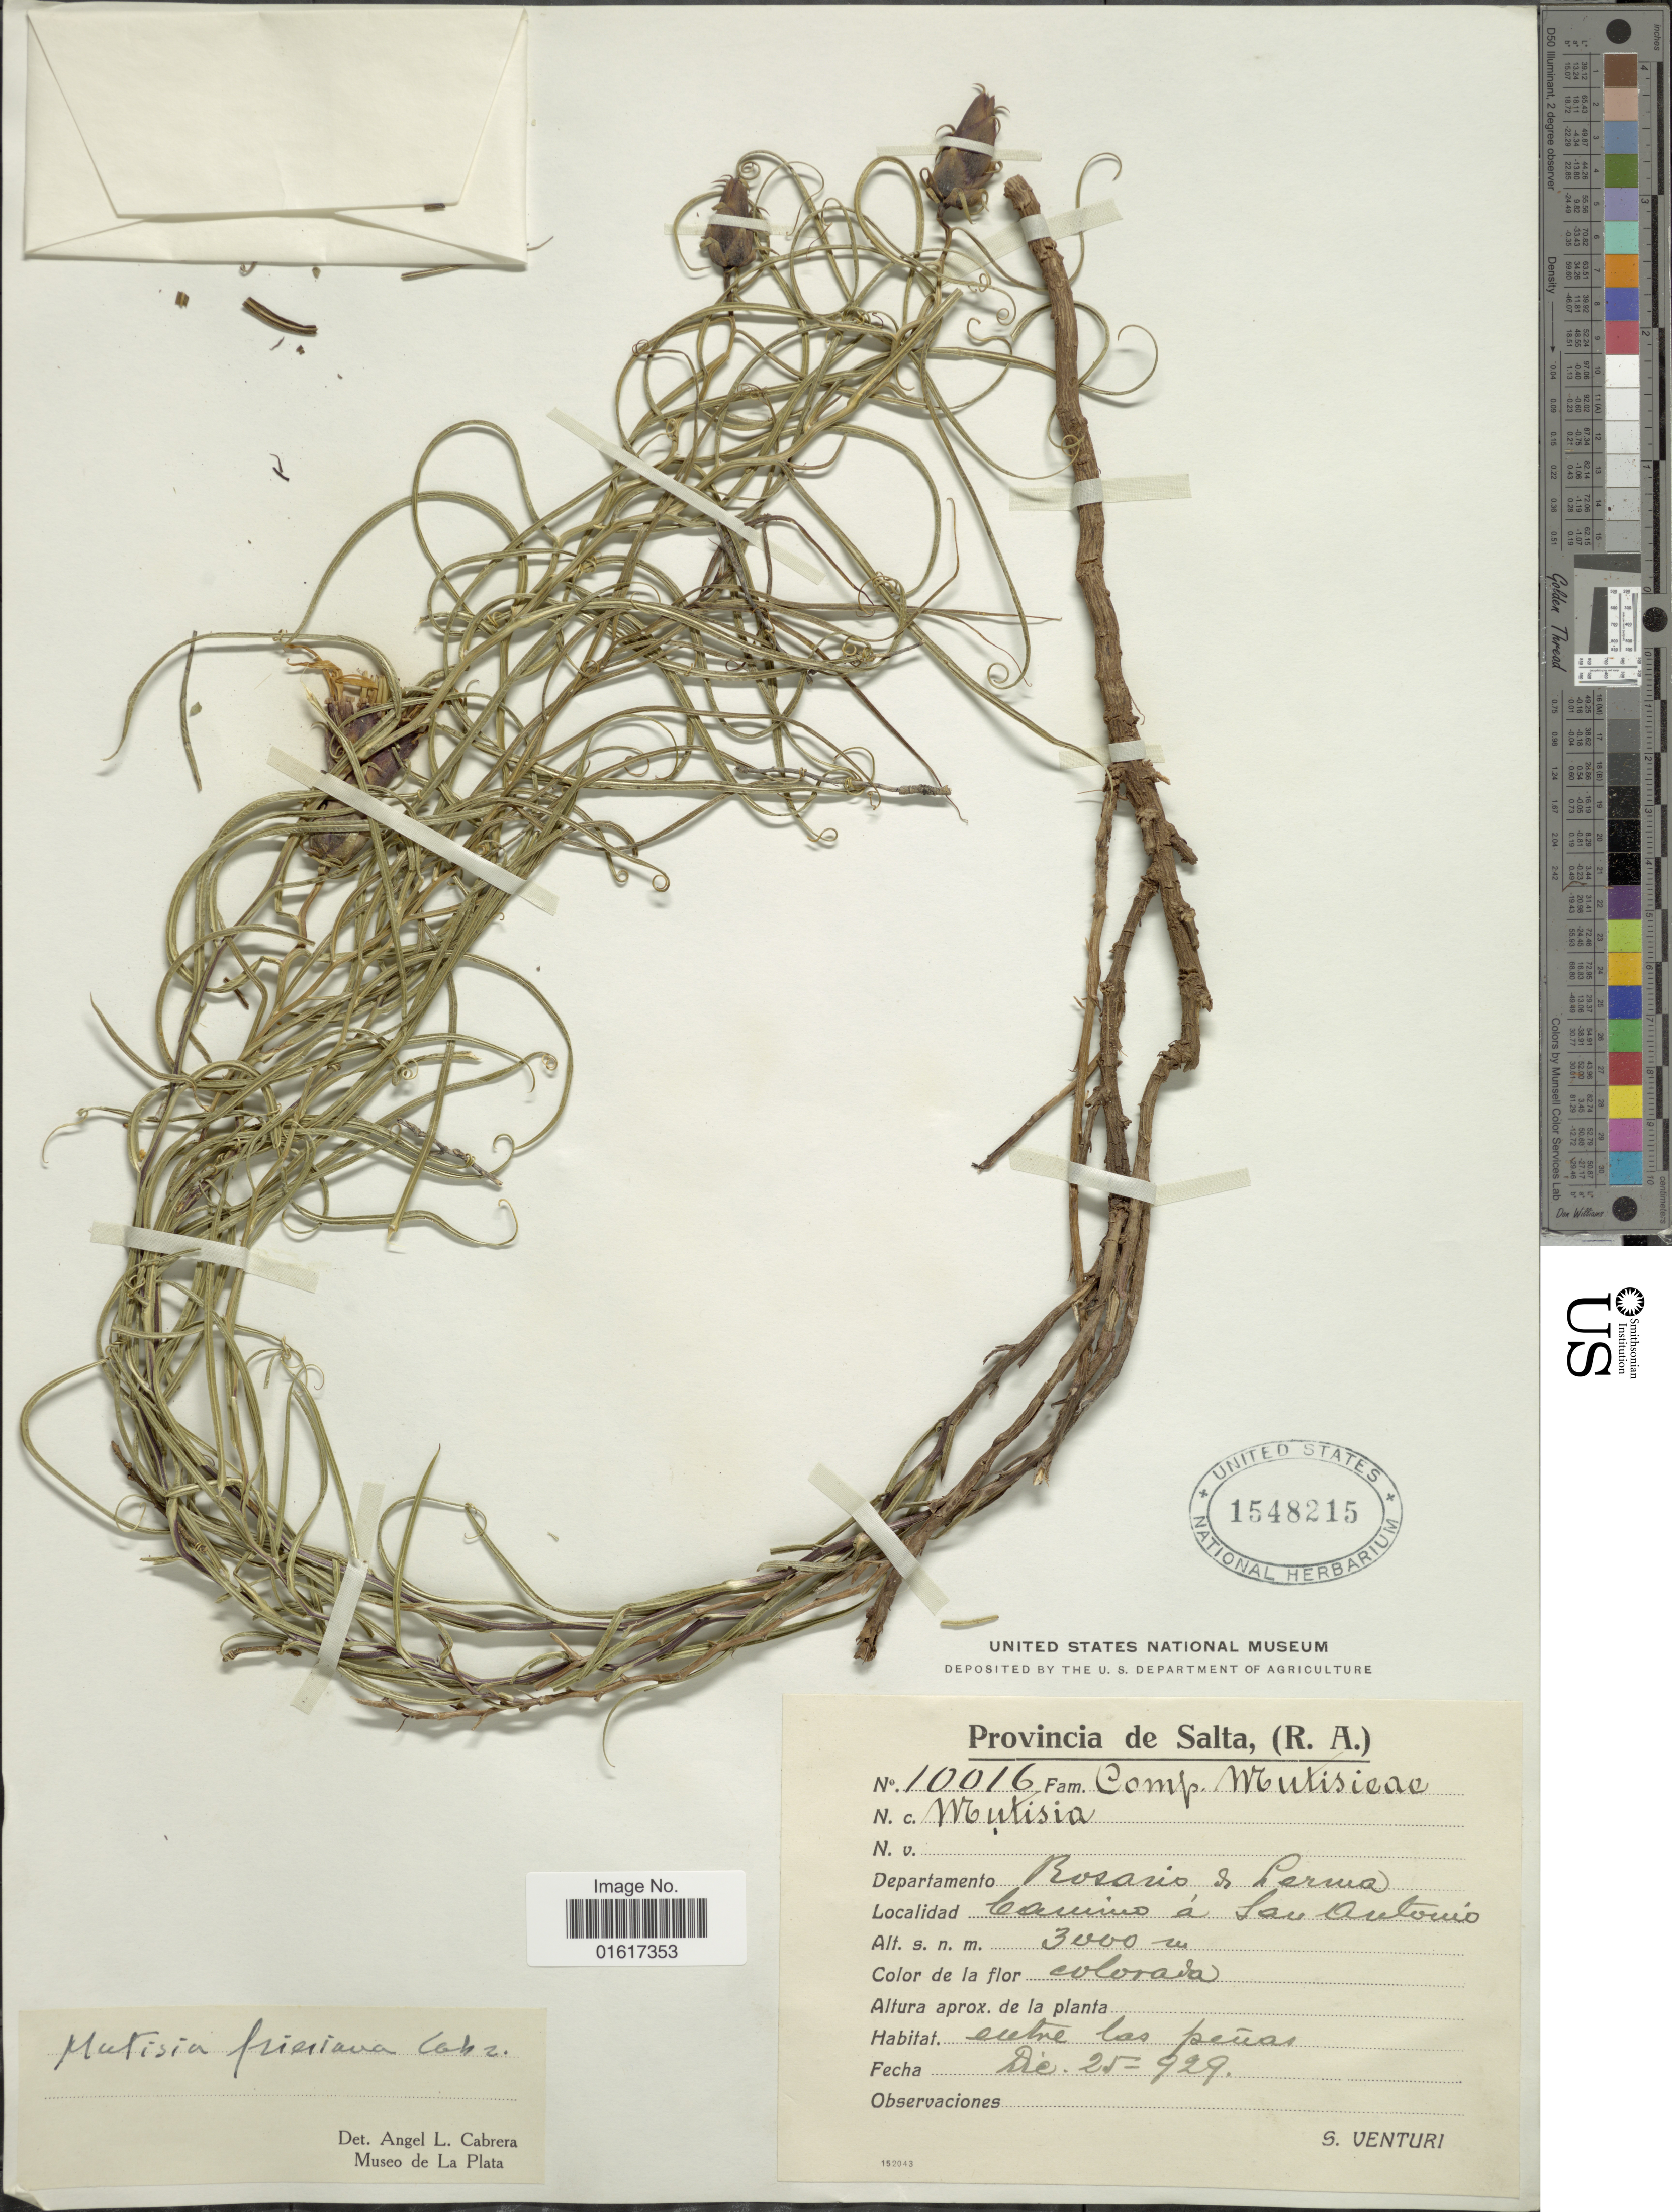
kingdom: Plantae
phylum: Tracheophyta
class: Magnoliopsida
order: Asterales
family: Asteraceae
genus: Mutisia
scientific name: Mutisia friesiana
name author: Cabrera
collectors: S. Venturi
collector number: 10016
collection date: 1929-12-25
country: Argentina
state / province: Salta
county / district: Rosario de Lerma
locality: Camino á San Antonio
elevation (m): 3000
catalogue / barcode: US 1548215